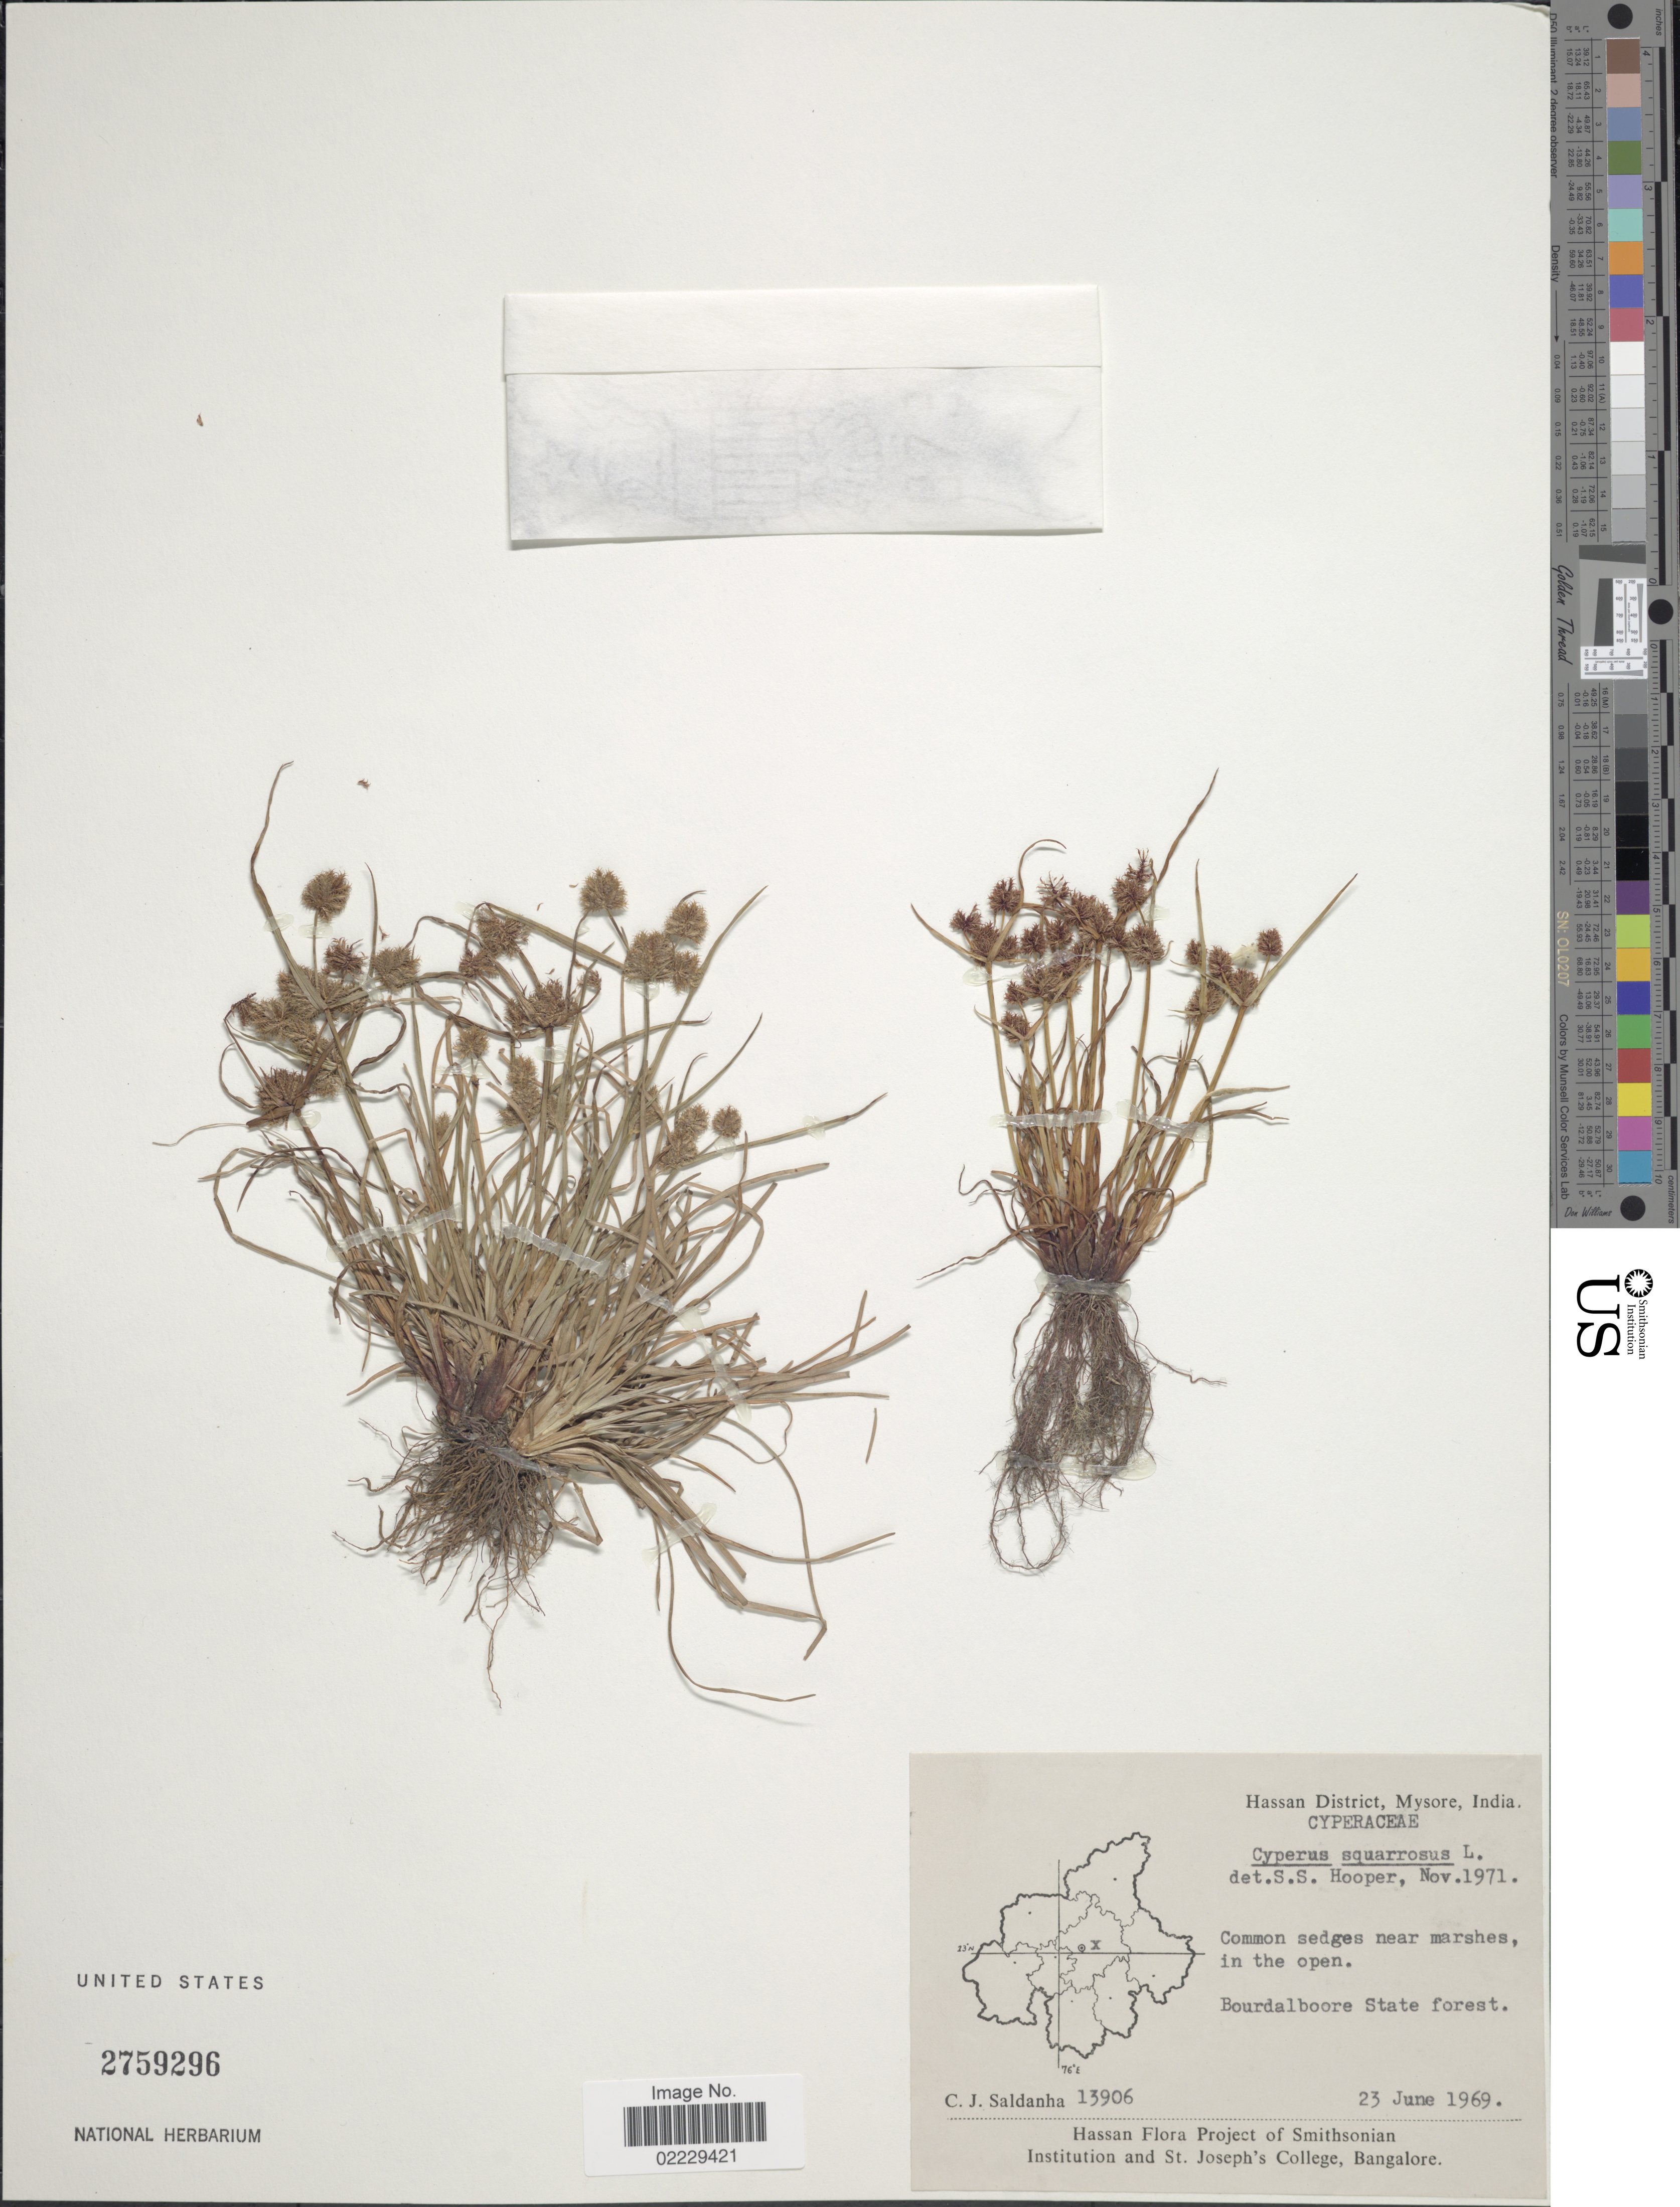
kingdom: Plantae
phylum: Tracheophyta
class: Liliopsida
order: Poales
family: Cyperaceae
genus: Cyperus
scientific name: Cyperus squarrosus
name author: L.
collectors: C. J. Saldanha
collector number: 13906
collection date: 1969-06-23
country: India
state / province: Karnataka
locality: Hassan District, Mysore, Bourdalboore State Forest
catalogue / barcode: US 2759296